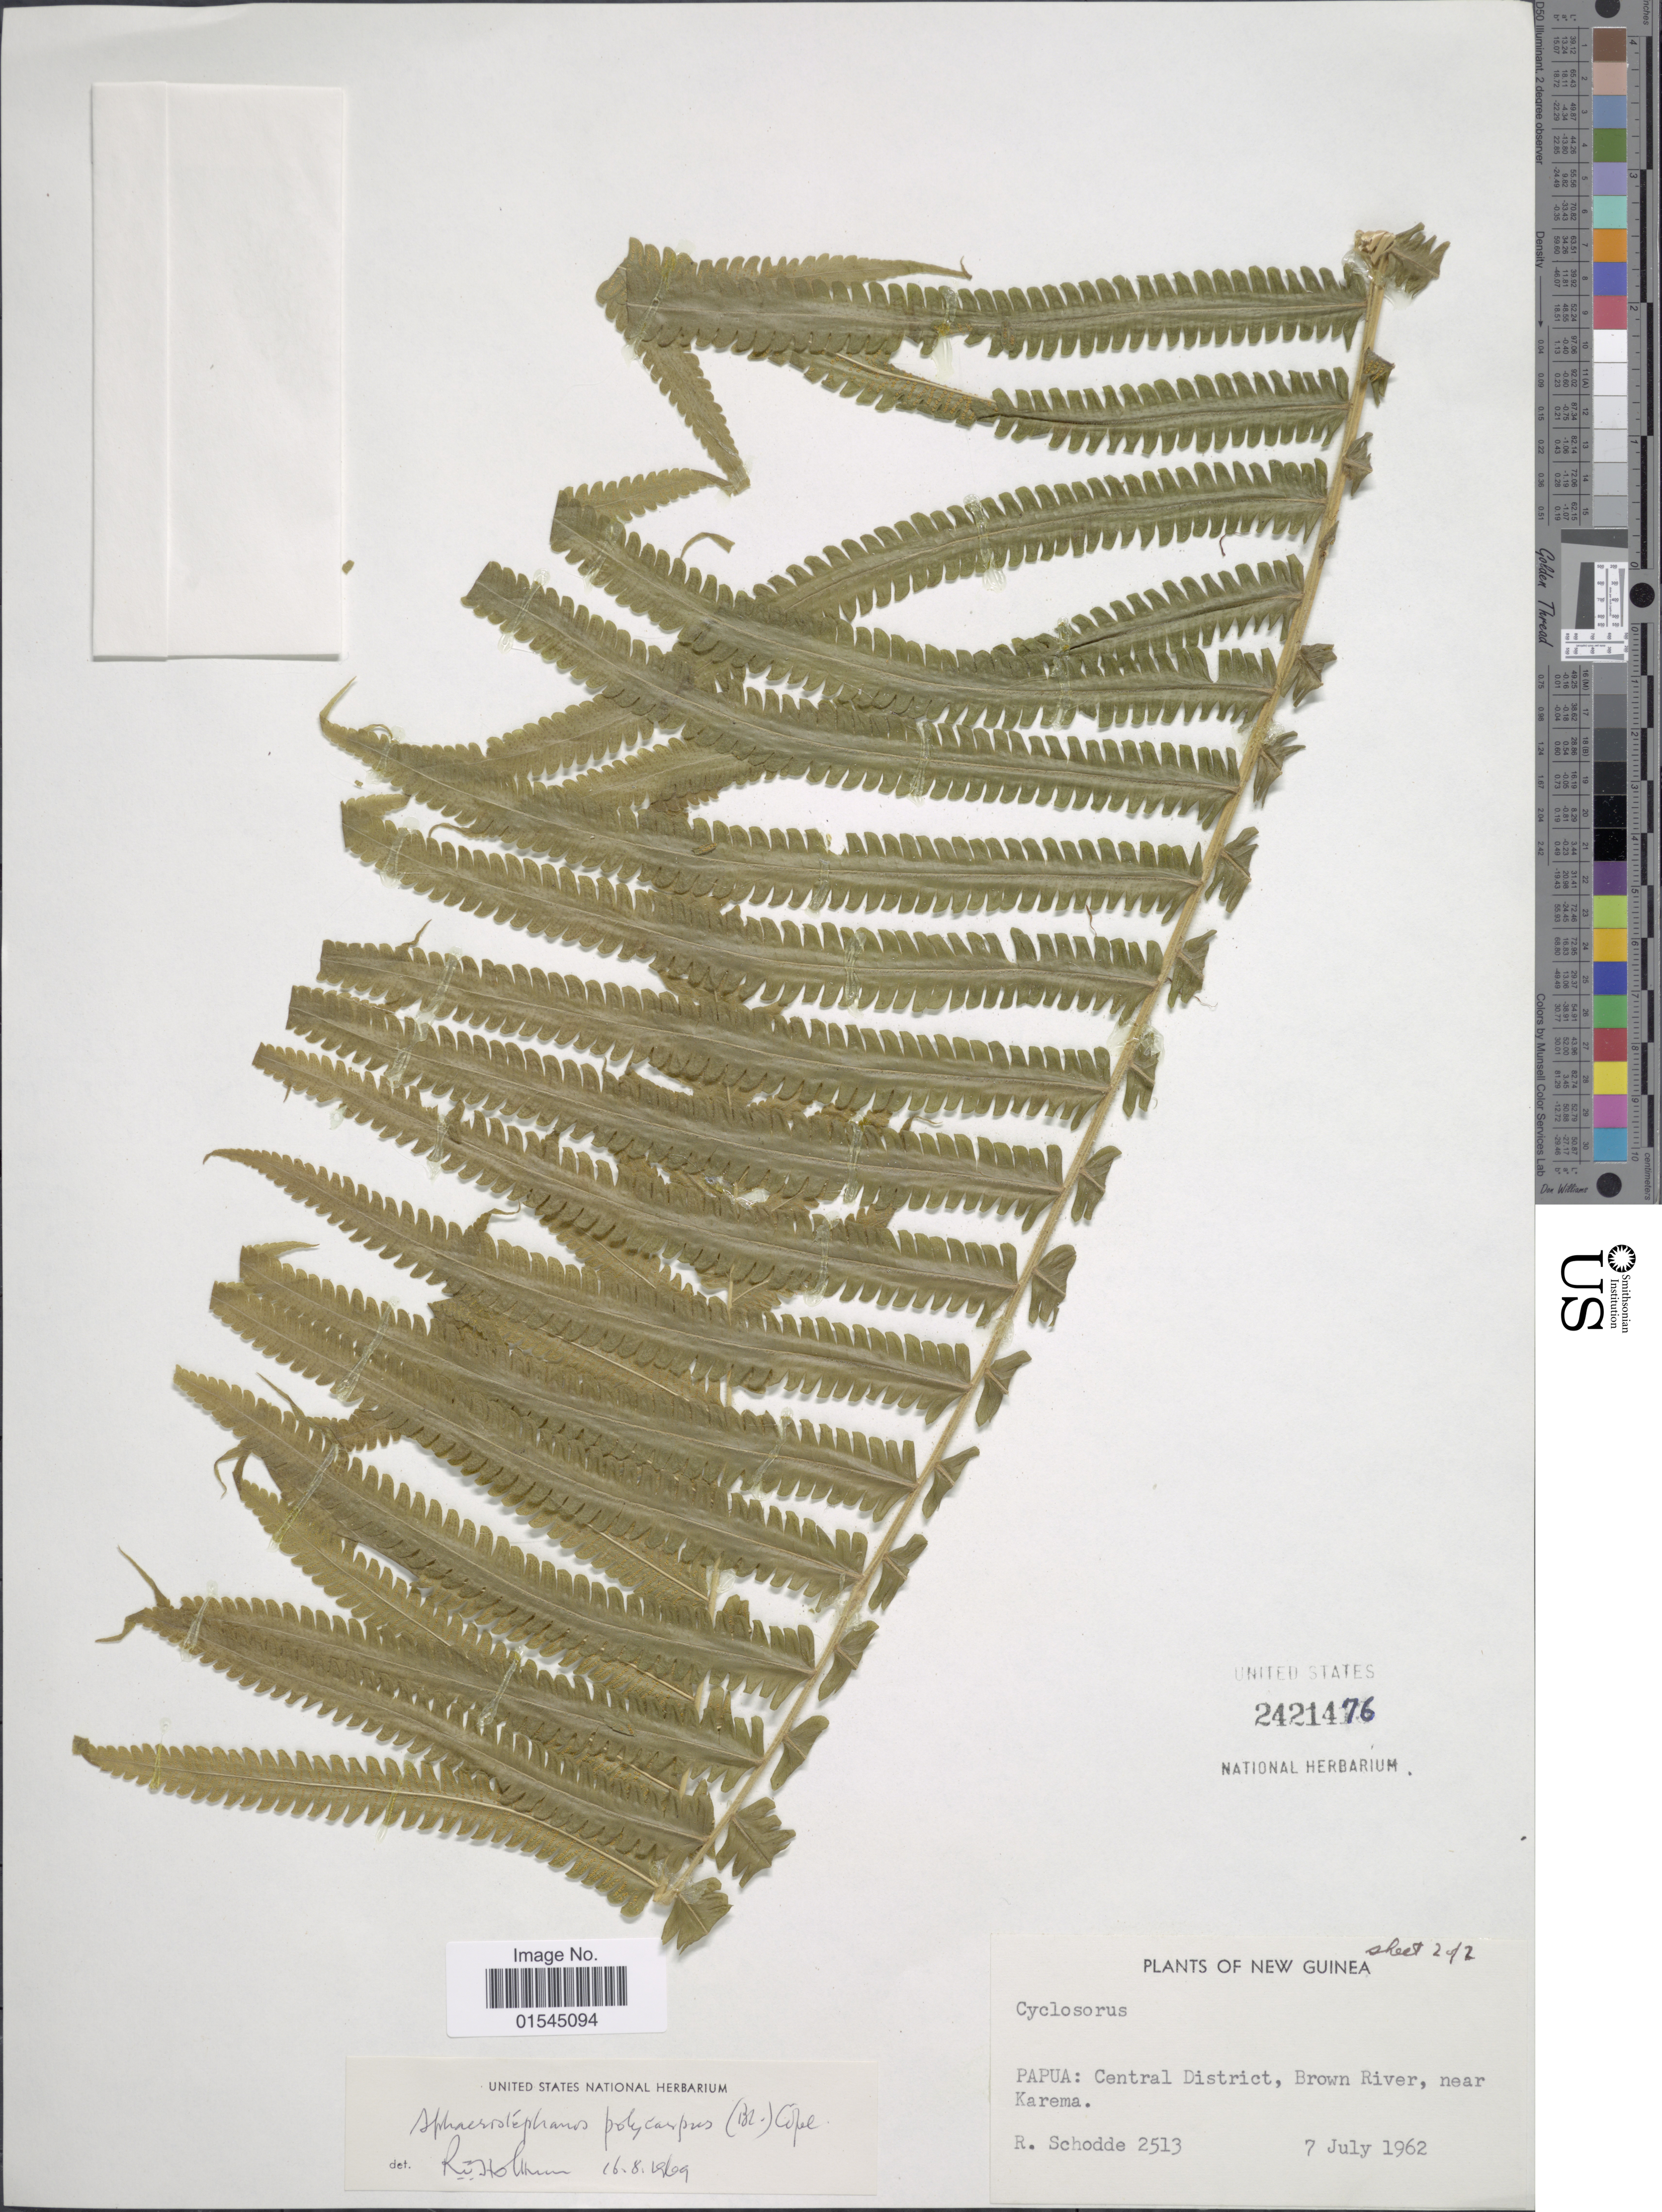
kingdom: Plantae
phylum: Tracheophyta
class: Polypodiopsida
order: Polypodiales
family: Thelypteridaceae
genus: Sphaerostephanos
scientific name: Sphaerostephanos polycarpus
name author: (Blume) Copel.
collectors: R. Schodde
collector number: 2513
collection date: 1962-07-07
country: Papua New Guinea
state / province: Central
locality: New Guinea. Papua: Central District, Brown River, near Karema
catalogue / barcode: US 2421476